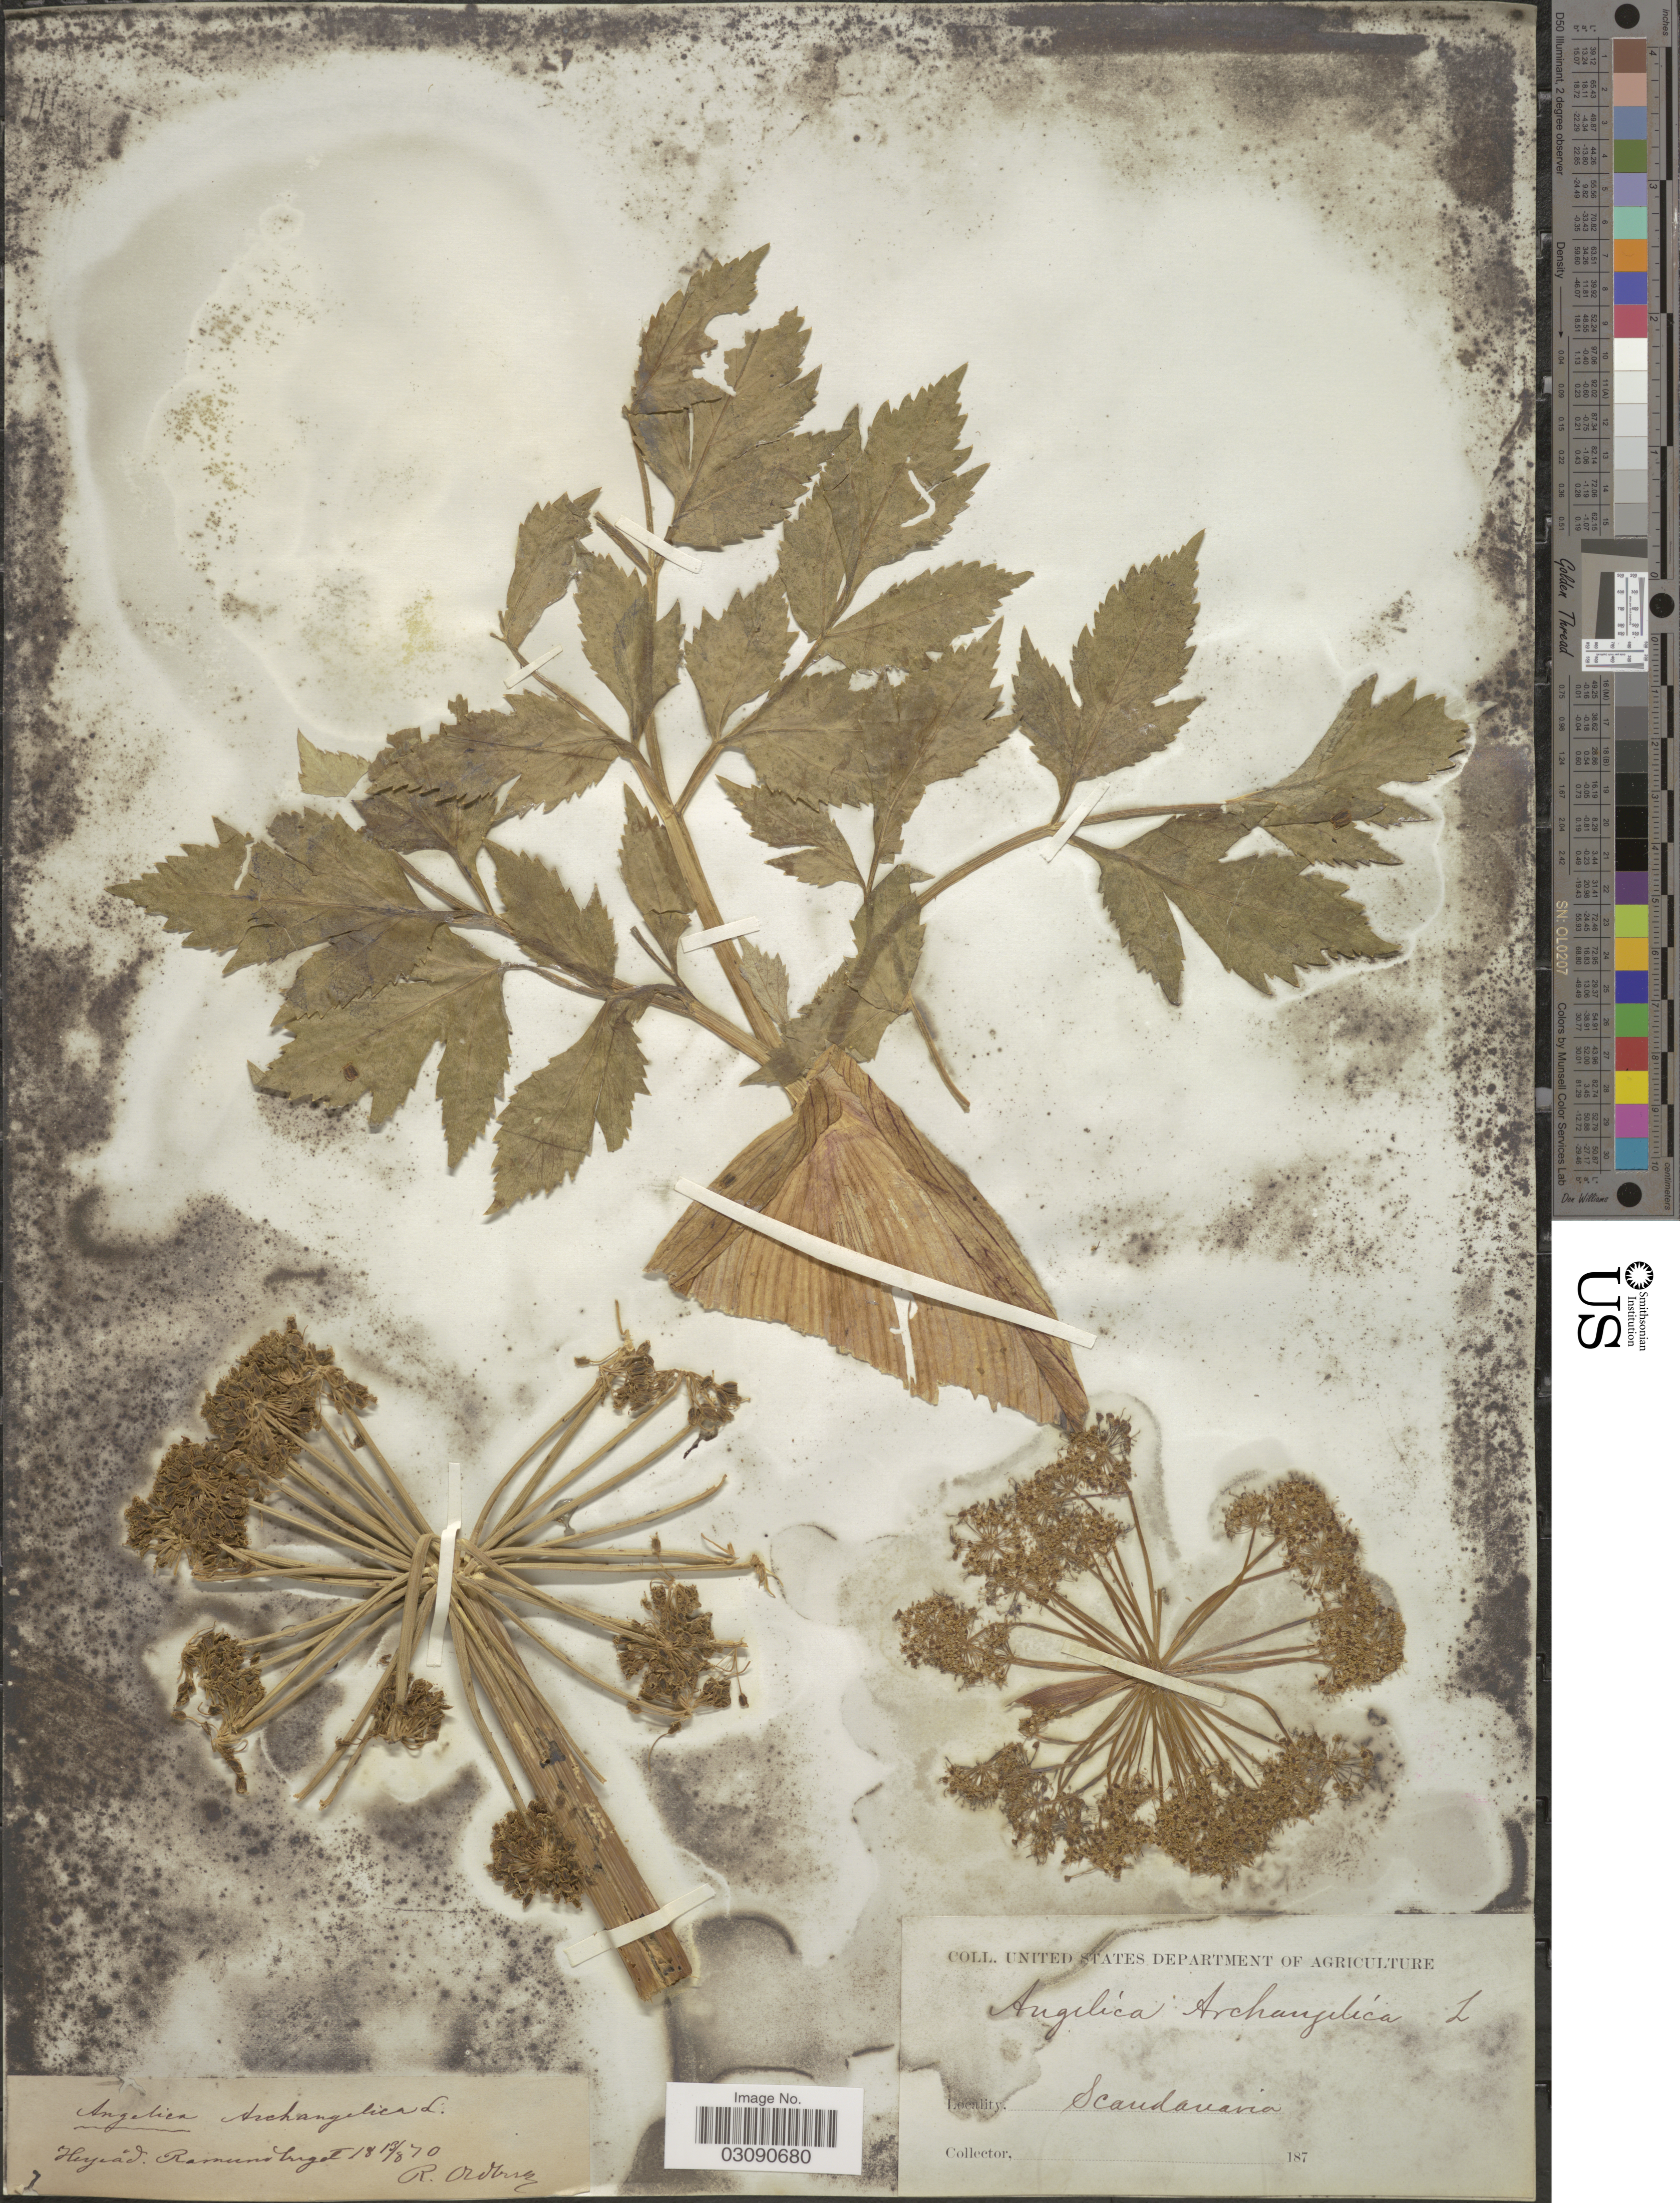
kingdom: Plantae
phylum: Tracheophyta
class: Magnoliopsida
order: Apiales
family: Apiaceae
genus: Angelica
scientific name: Angelica archangelica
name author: L.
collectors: R. Oldberg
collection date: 1870-08-13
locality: Scandanavia, Heyrad [interpreted], Ramnundtrugal [interpreted].